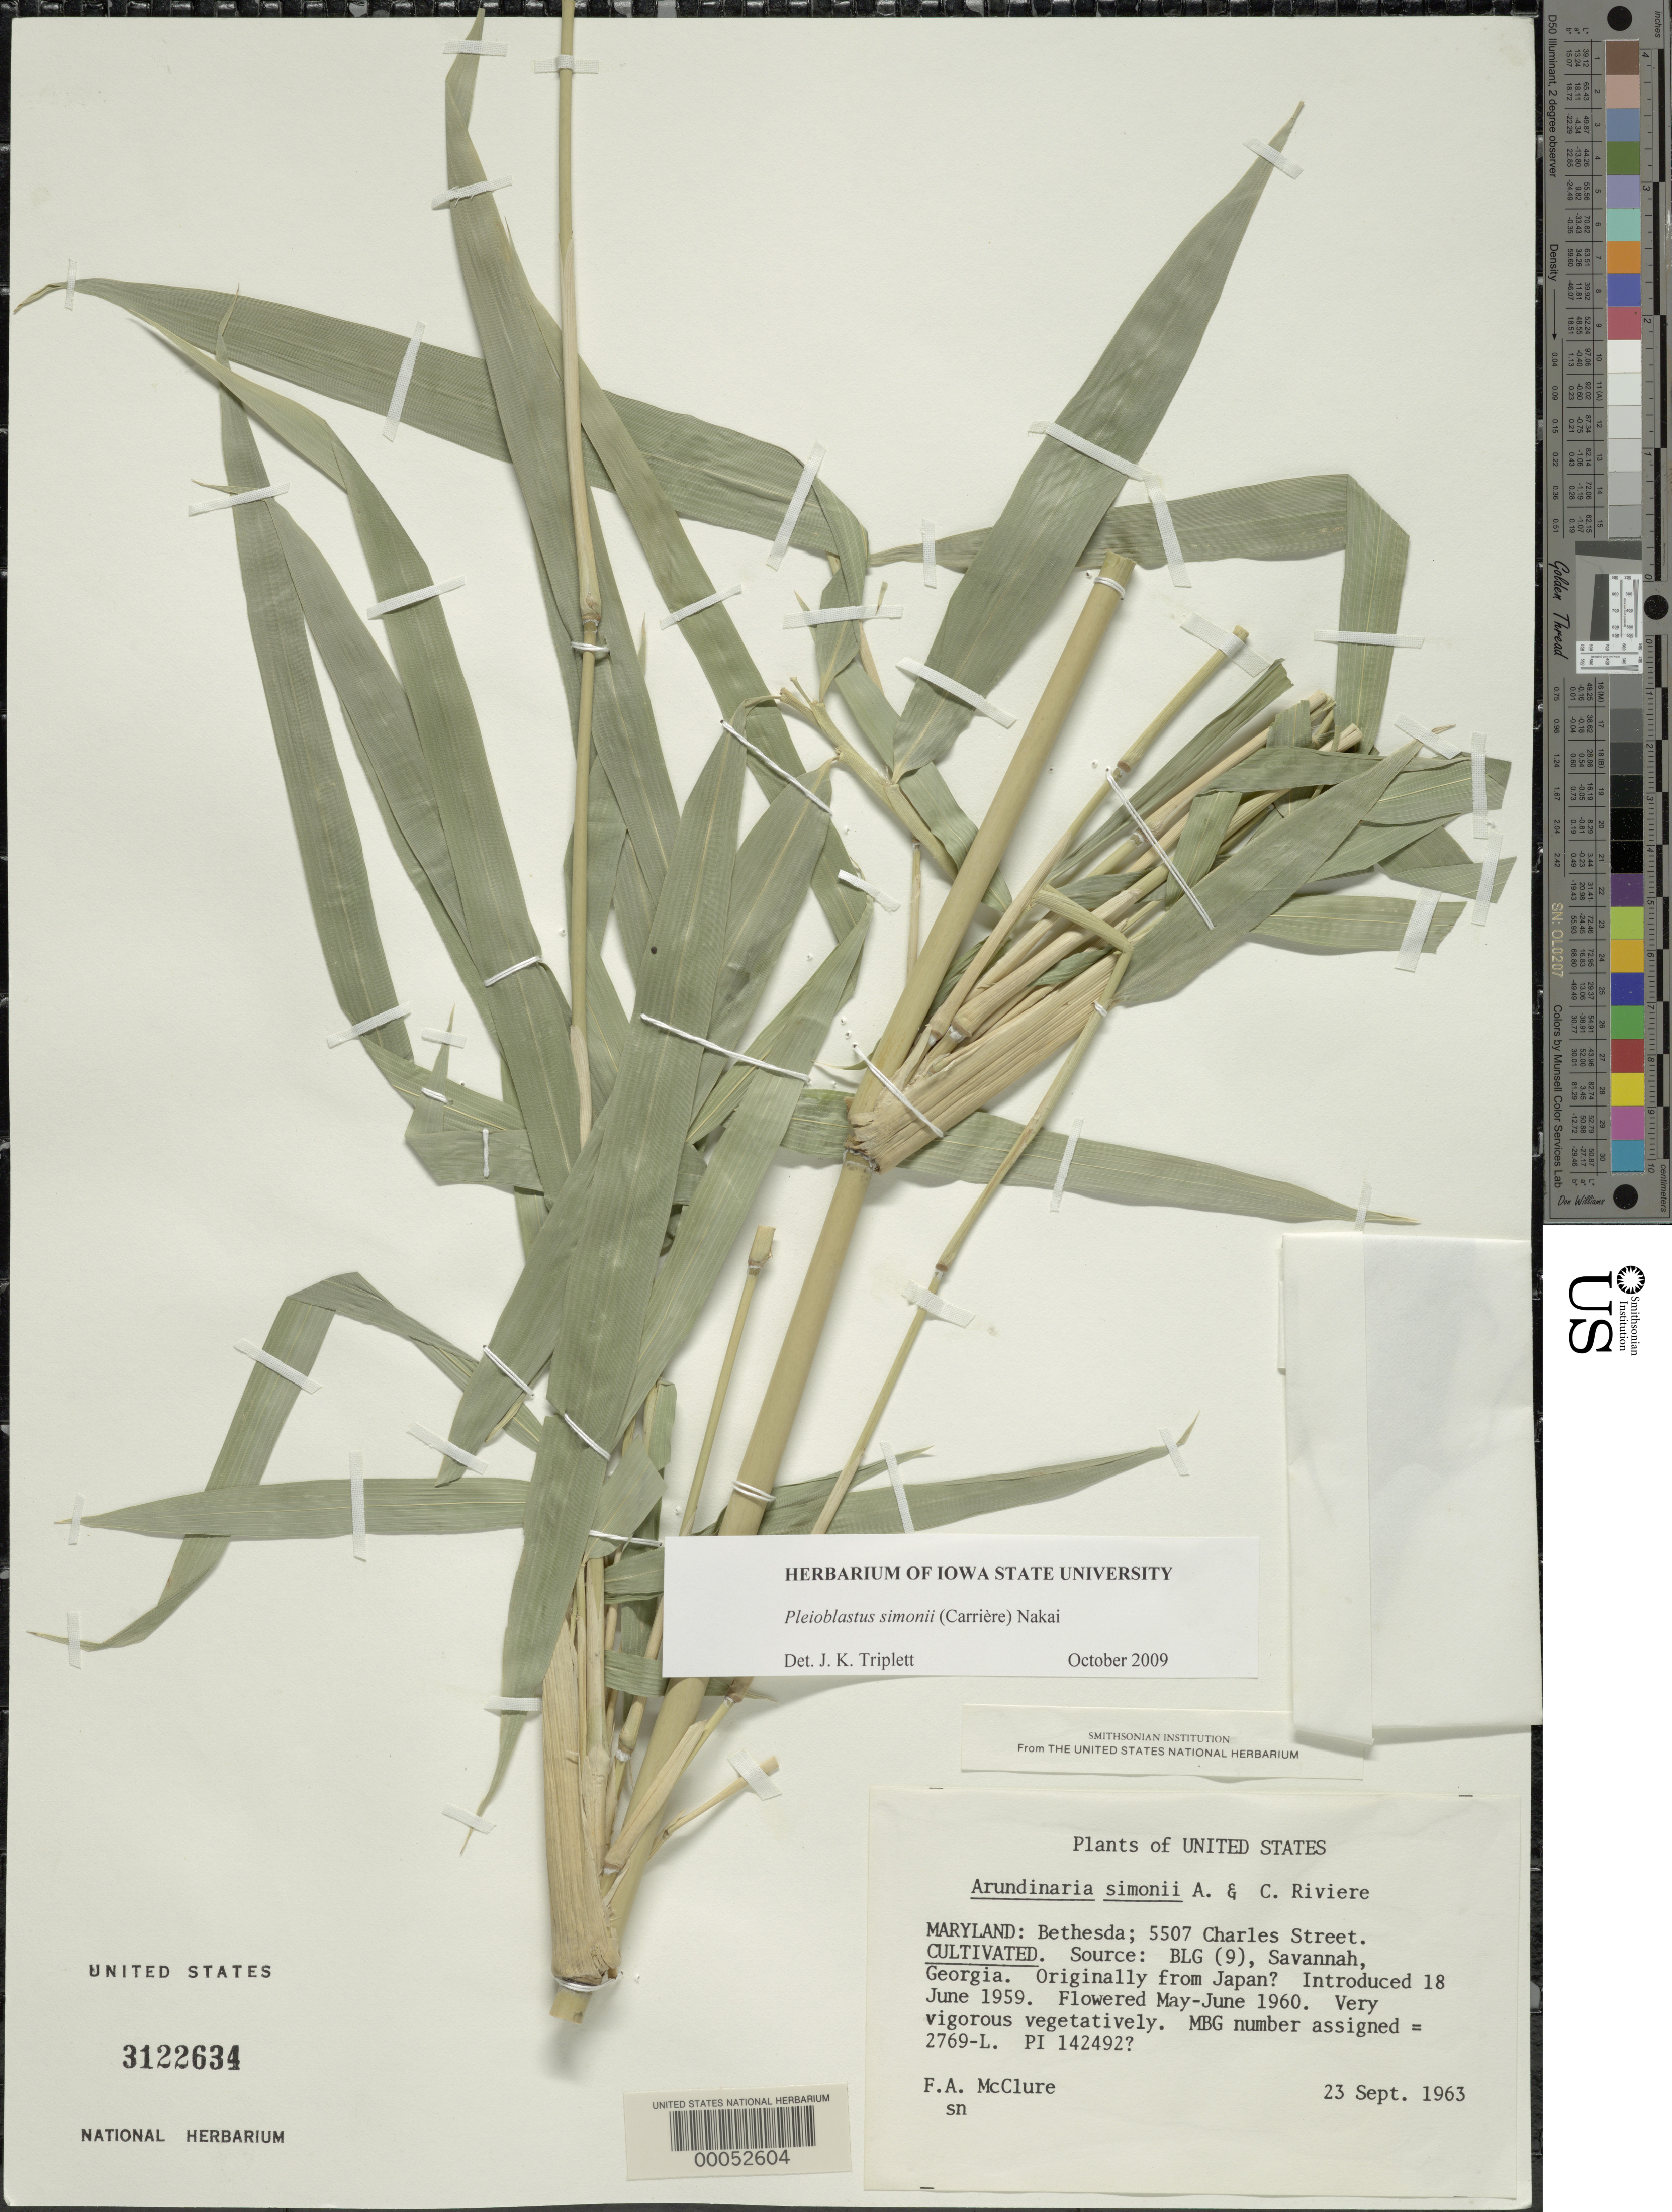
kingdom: Plantae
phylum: Tracheophyta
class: Liliopsida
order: Poales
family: Poaceae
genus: Pleioblastus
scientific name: Pleioblastus simonii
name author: (Carrière) Nakai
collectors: F. A. McClure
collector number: MBG 2769-L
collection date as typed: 23 Sep 1963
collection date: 1963-09-23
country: United States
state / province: Maryland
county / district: Montgomery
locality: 5507 Charles Street, Bethesda (McClure's garden)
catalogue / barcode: US 3122634